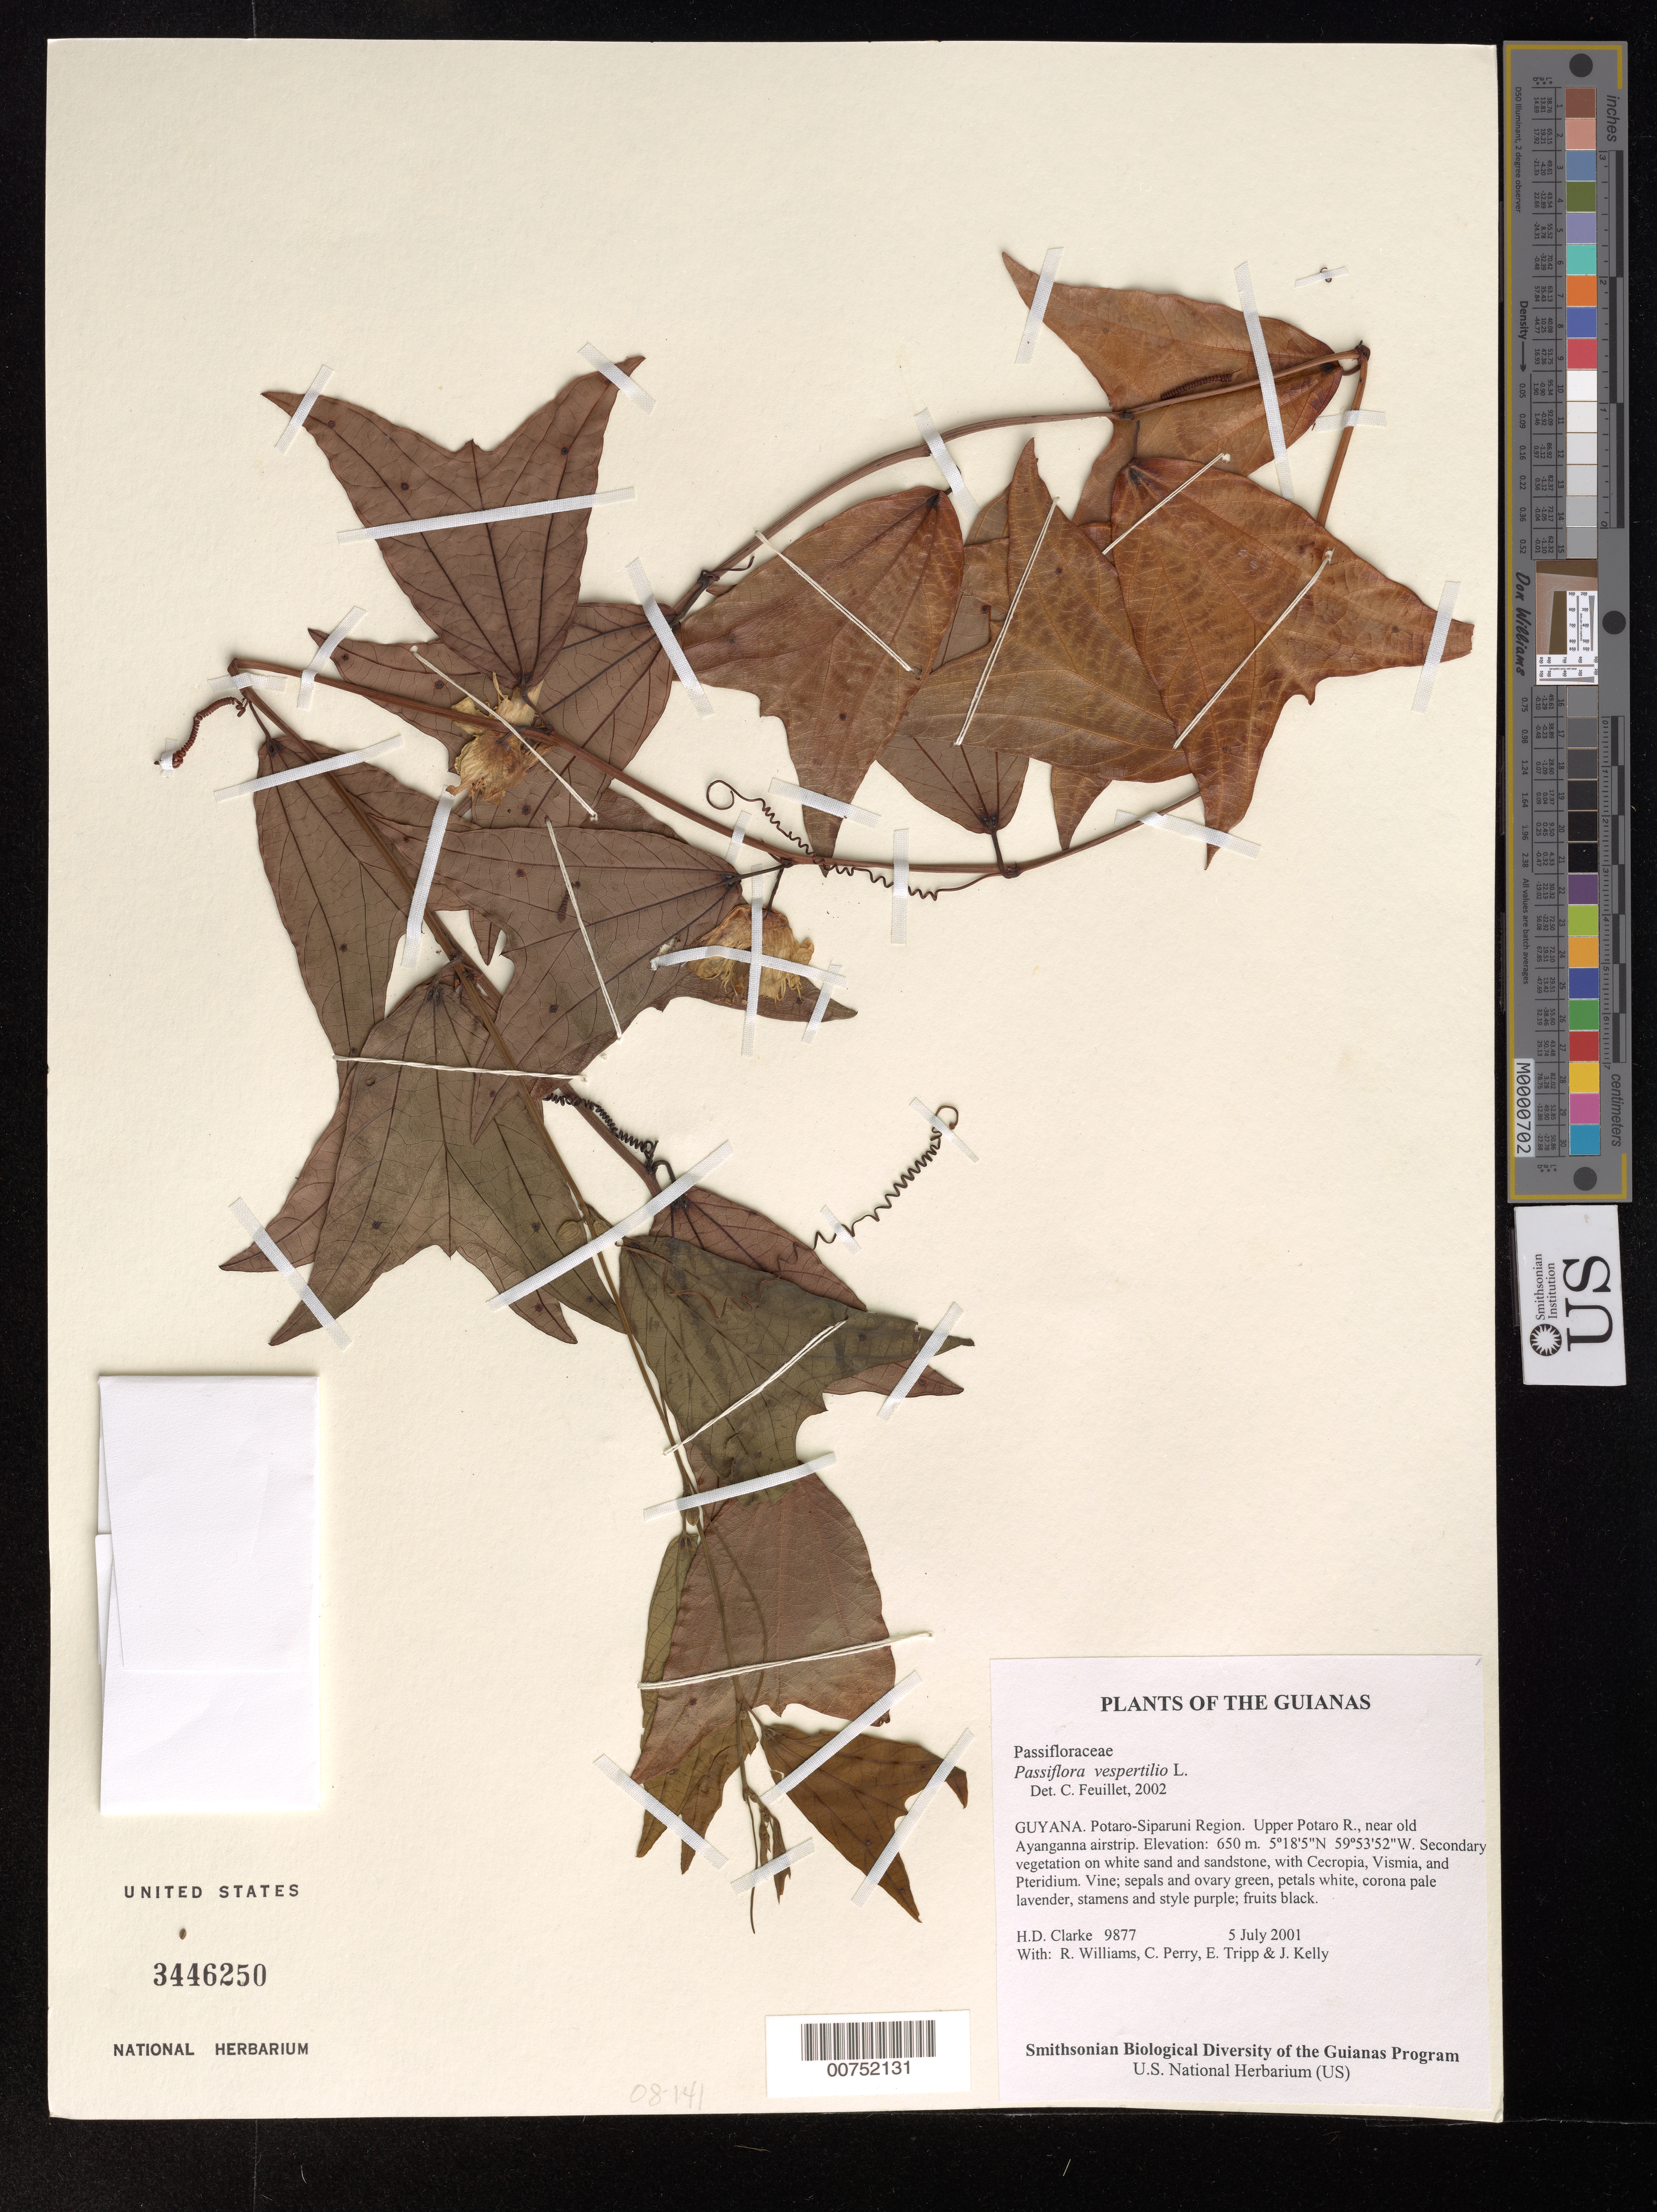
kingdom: Plantae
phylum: Tracheophyta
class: Magnoliopsida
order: Malpighiales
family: Passifloraceae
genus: Passiflora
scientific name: Passiflora vespertilio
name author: L.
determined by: Feuillet, C.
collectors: H. D. Clarke, R. Williams, C. Perry, E. Tripp & J. Kelly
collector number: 9877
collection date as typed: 5 July 2001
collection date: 2001-07-05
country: Guyana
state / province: Potaro-Siparuni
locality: Upper Potaro R., near old Ayanganna airstrip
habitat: Secondary vegetation on white sand and sandstone, with Cecropia, Vismia, and Pteridium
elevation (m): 650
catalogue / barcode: US 3446250